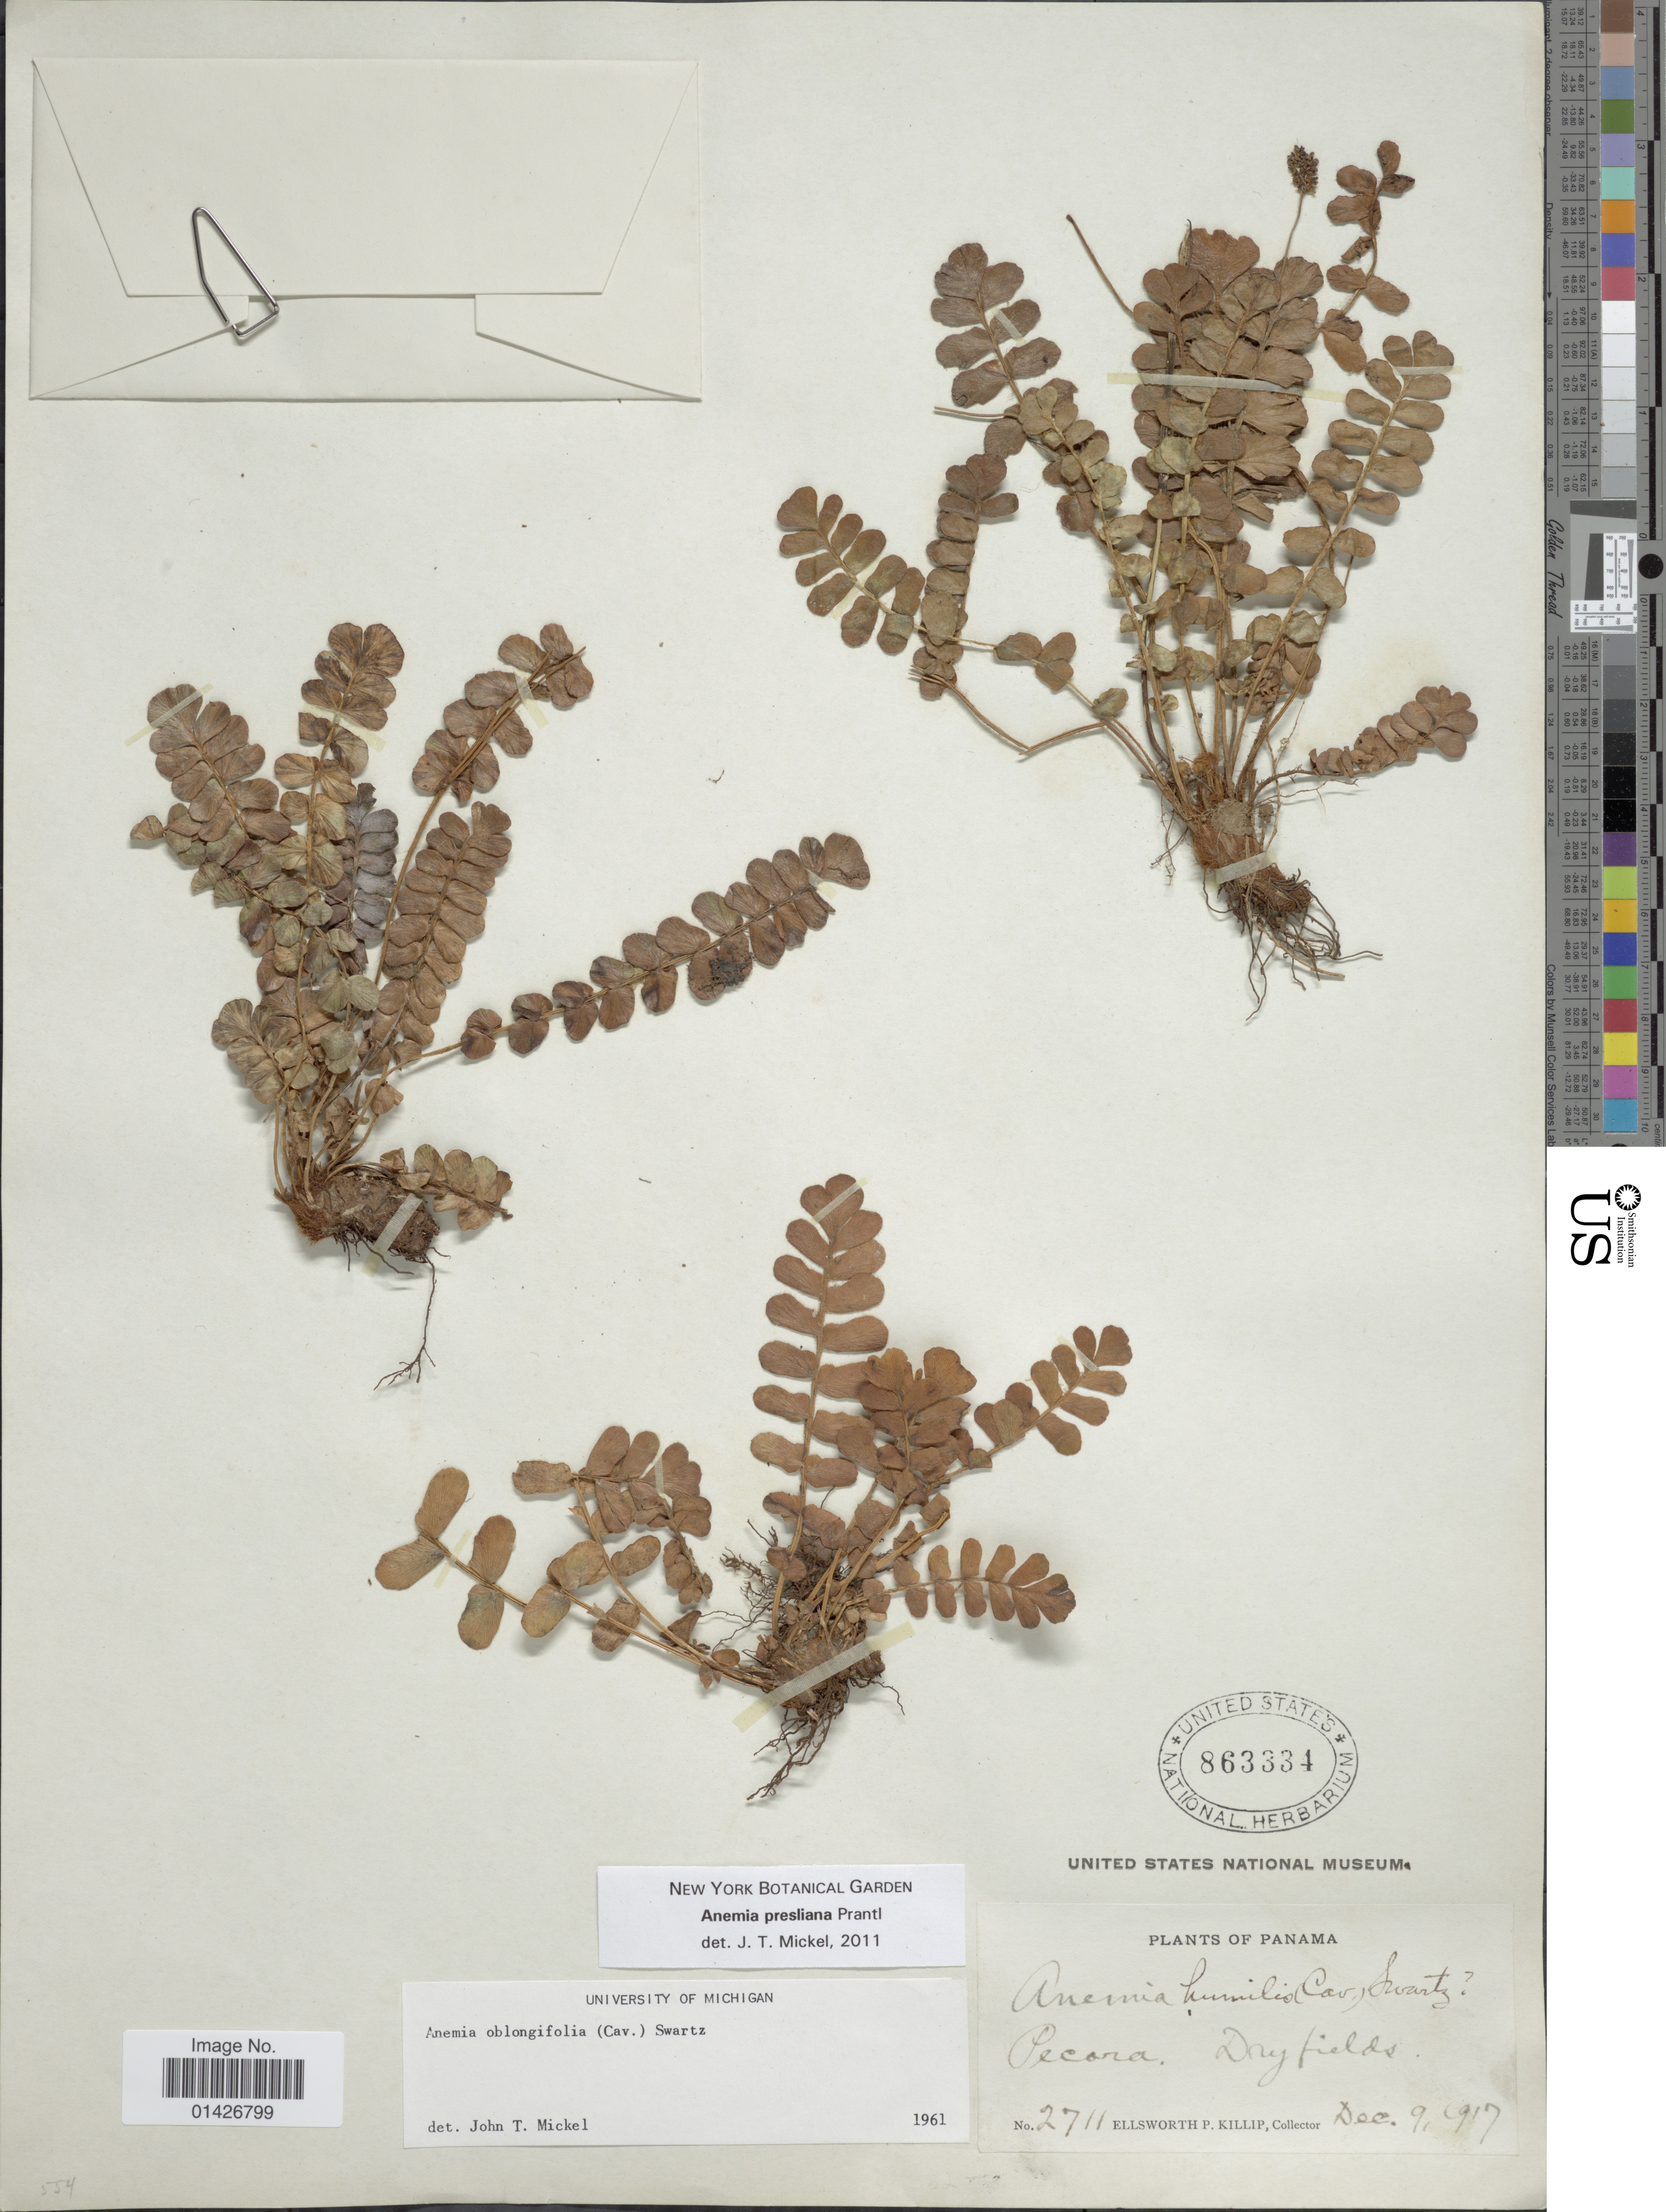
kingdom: Plantae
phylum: Tracheophyta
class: Polypodiopsida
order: Schizaeales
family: Anemiaceae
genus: Anemia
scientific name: Anemia presliana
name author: Prantl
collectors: E. P. Killip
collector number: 2711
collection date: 1917-12-09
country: Panama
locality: Pecora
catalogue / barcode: US 863334